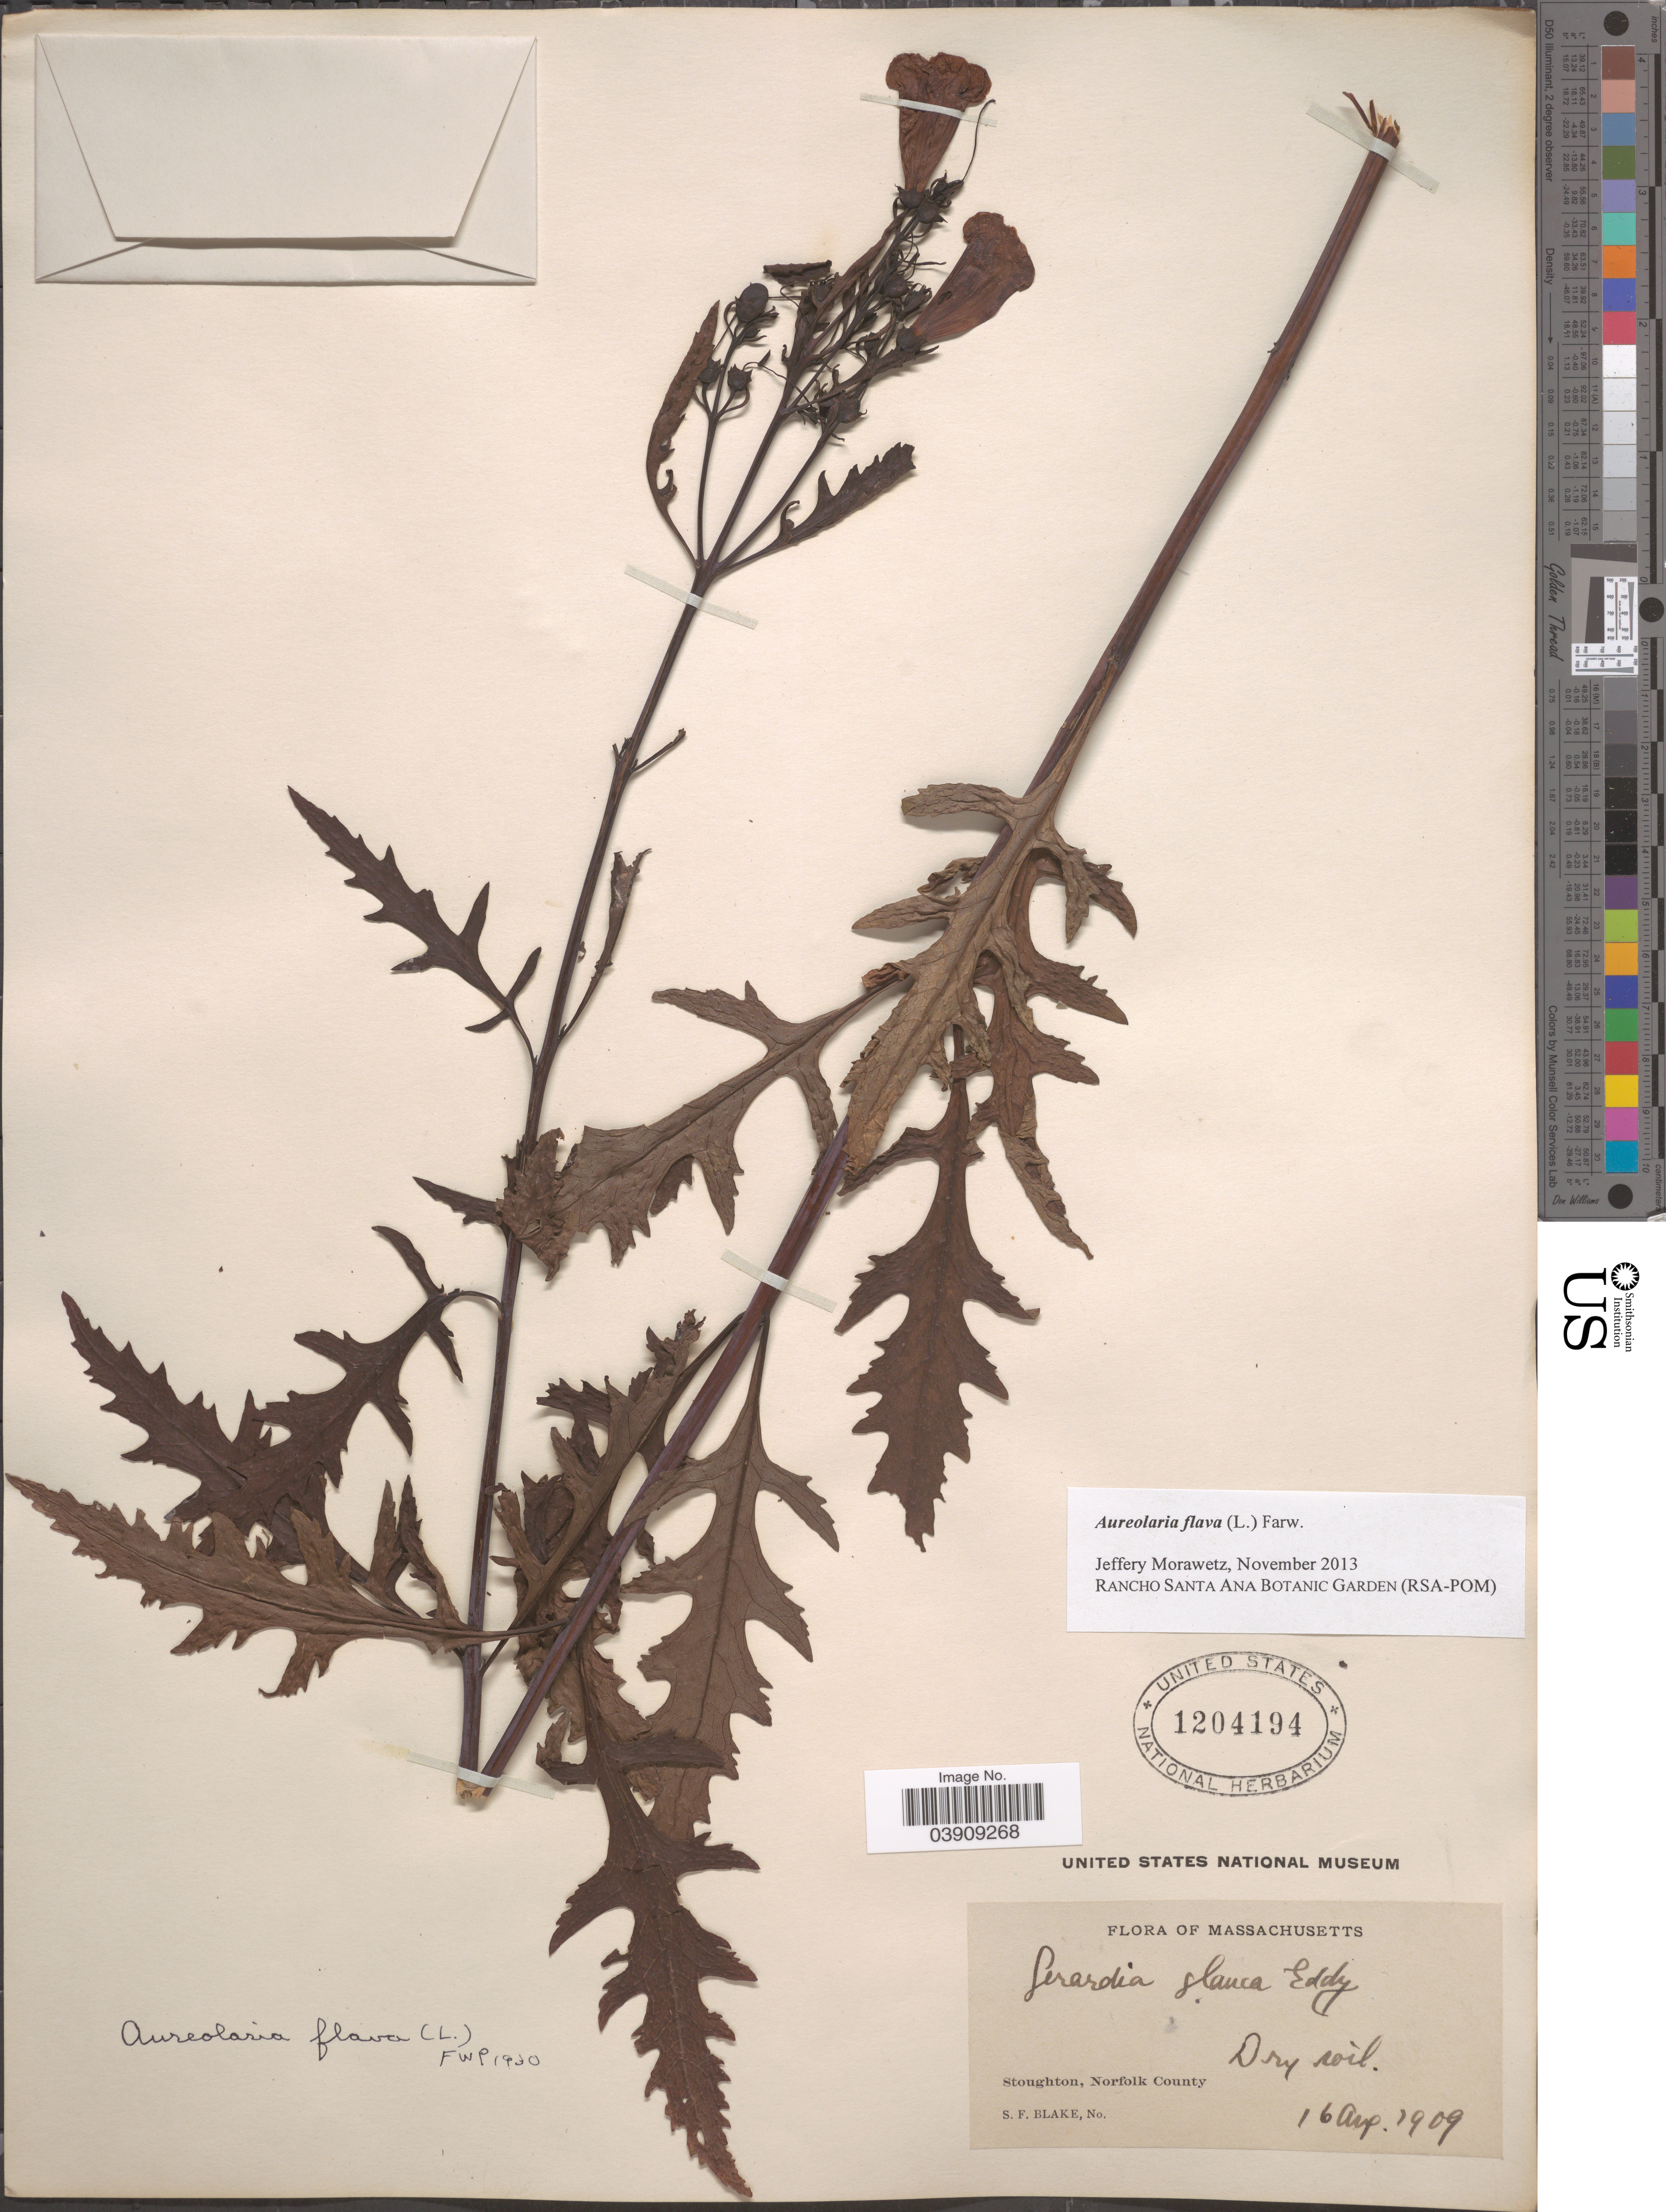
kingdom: Plantae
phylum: Tracheophyta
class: Magnoliopsida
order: Lamiales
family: Orobanchaceae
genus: Aureolaria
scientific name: Aureolaria flava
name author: (L.) Farw.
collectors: S. Blake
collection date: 1909-08-16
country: United States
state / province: Massachusetts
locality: Stoughton, Norfolk County.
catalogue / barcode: US 1204194